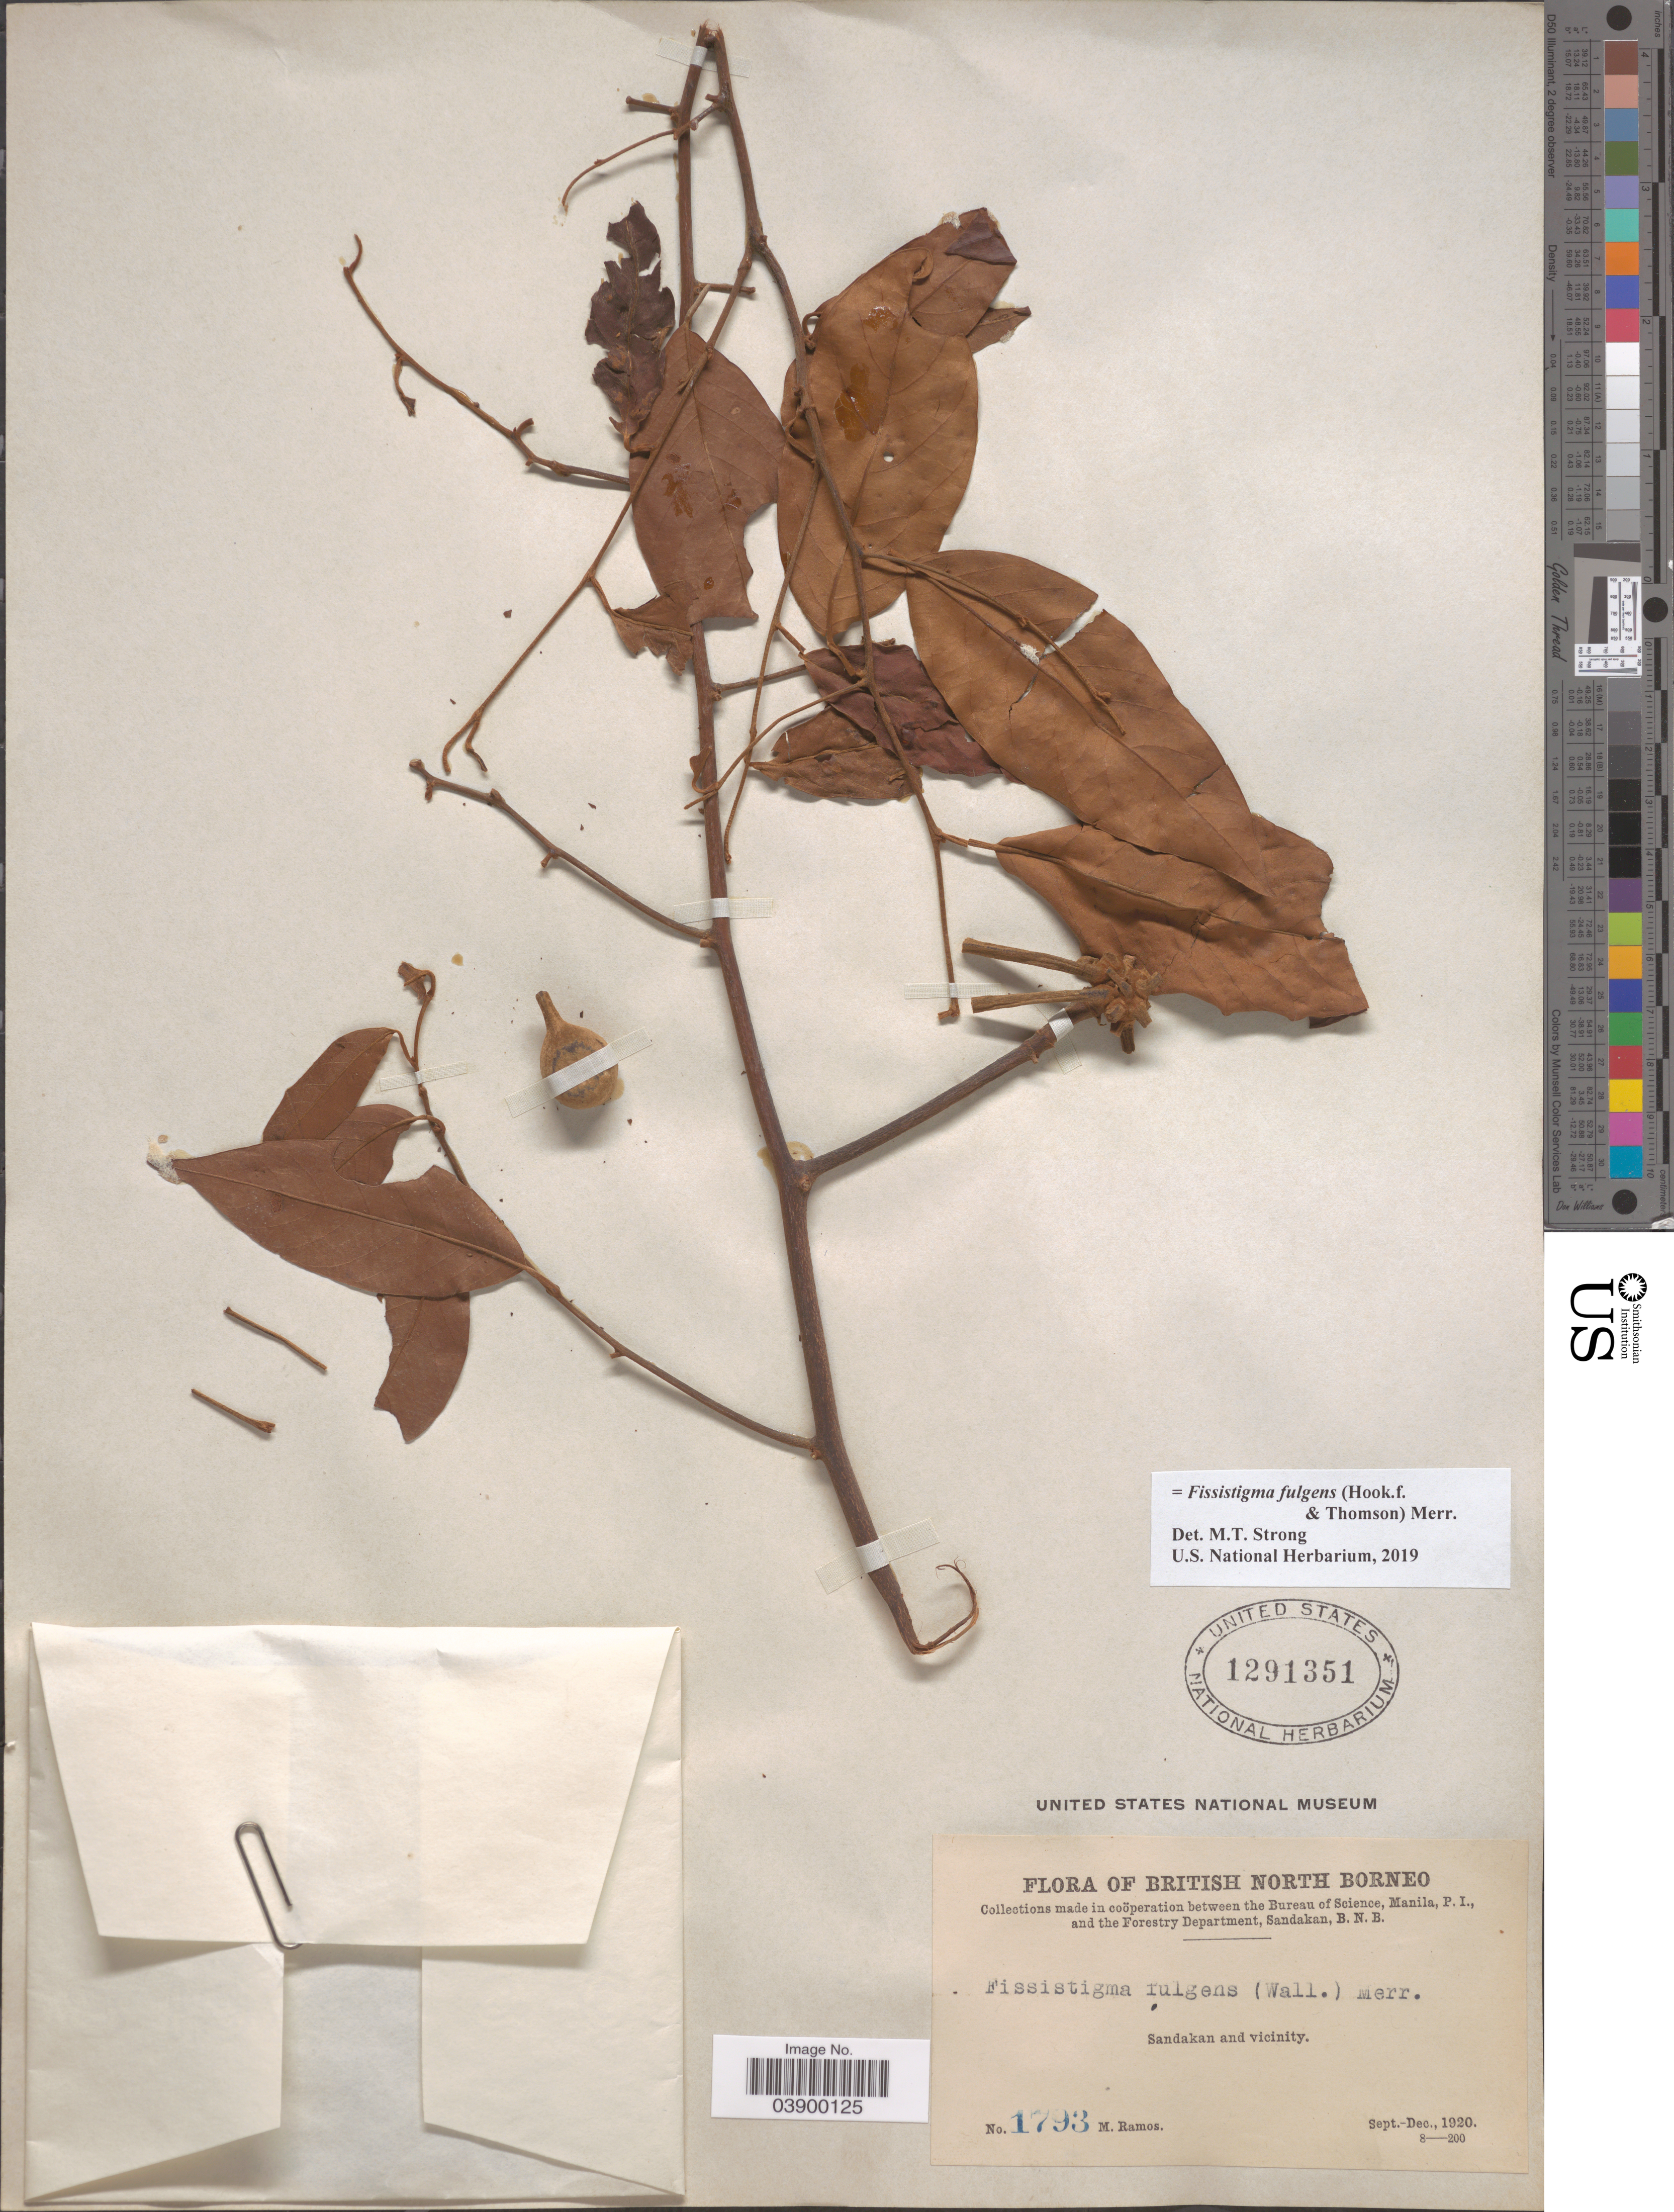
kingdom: Plantae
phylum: Tracheophyta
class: Magnoliopsida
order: Magnoliales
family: Annonaceae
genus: Fissistigma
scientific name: Fissistigma fulgens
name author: (Hook. f. & Thomson) Merr.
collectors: M. Ramos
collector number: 1793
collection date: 1920-09/1920-12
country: Malaysia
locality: British North Borneo. Sandakan and vicinity.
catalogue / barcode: US 1291351